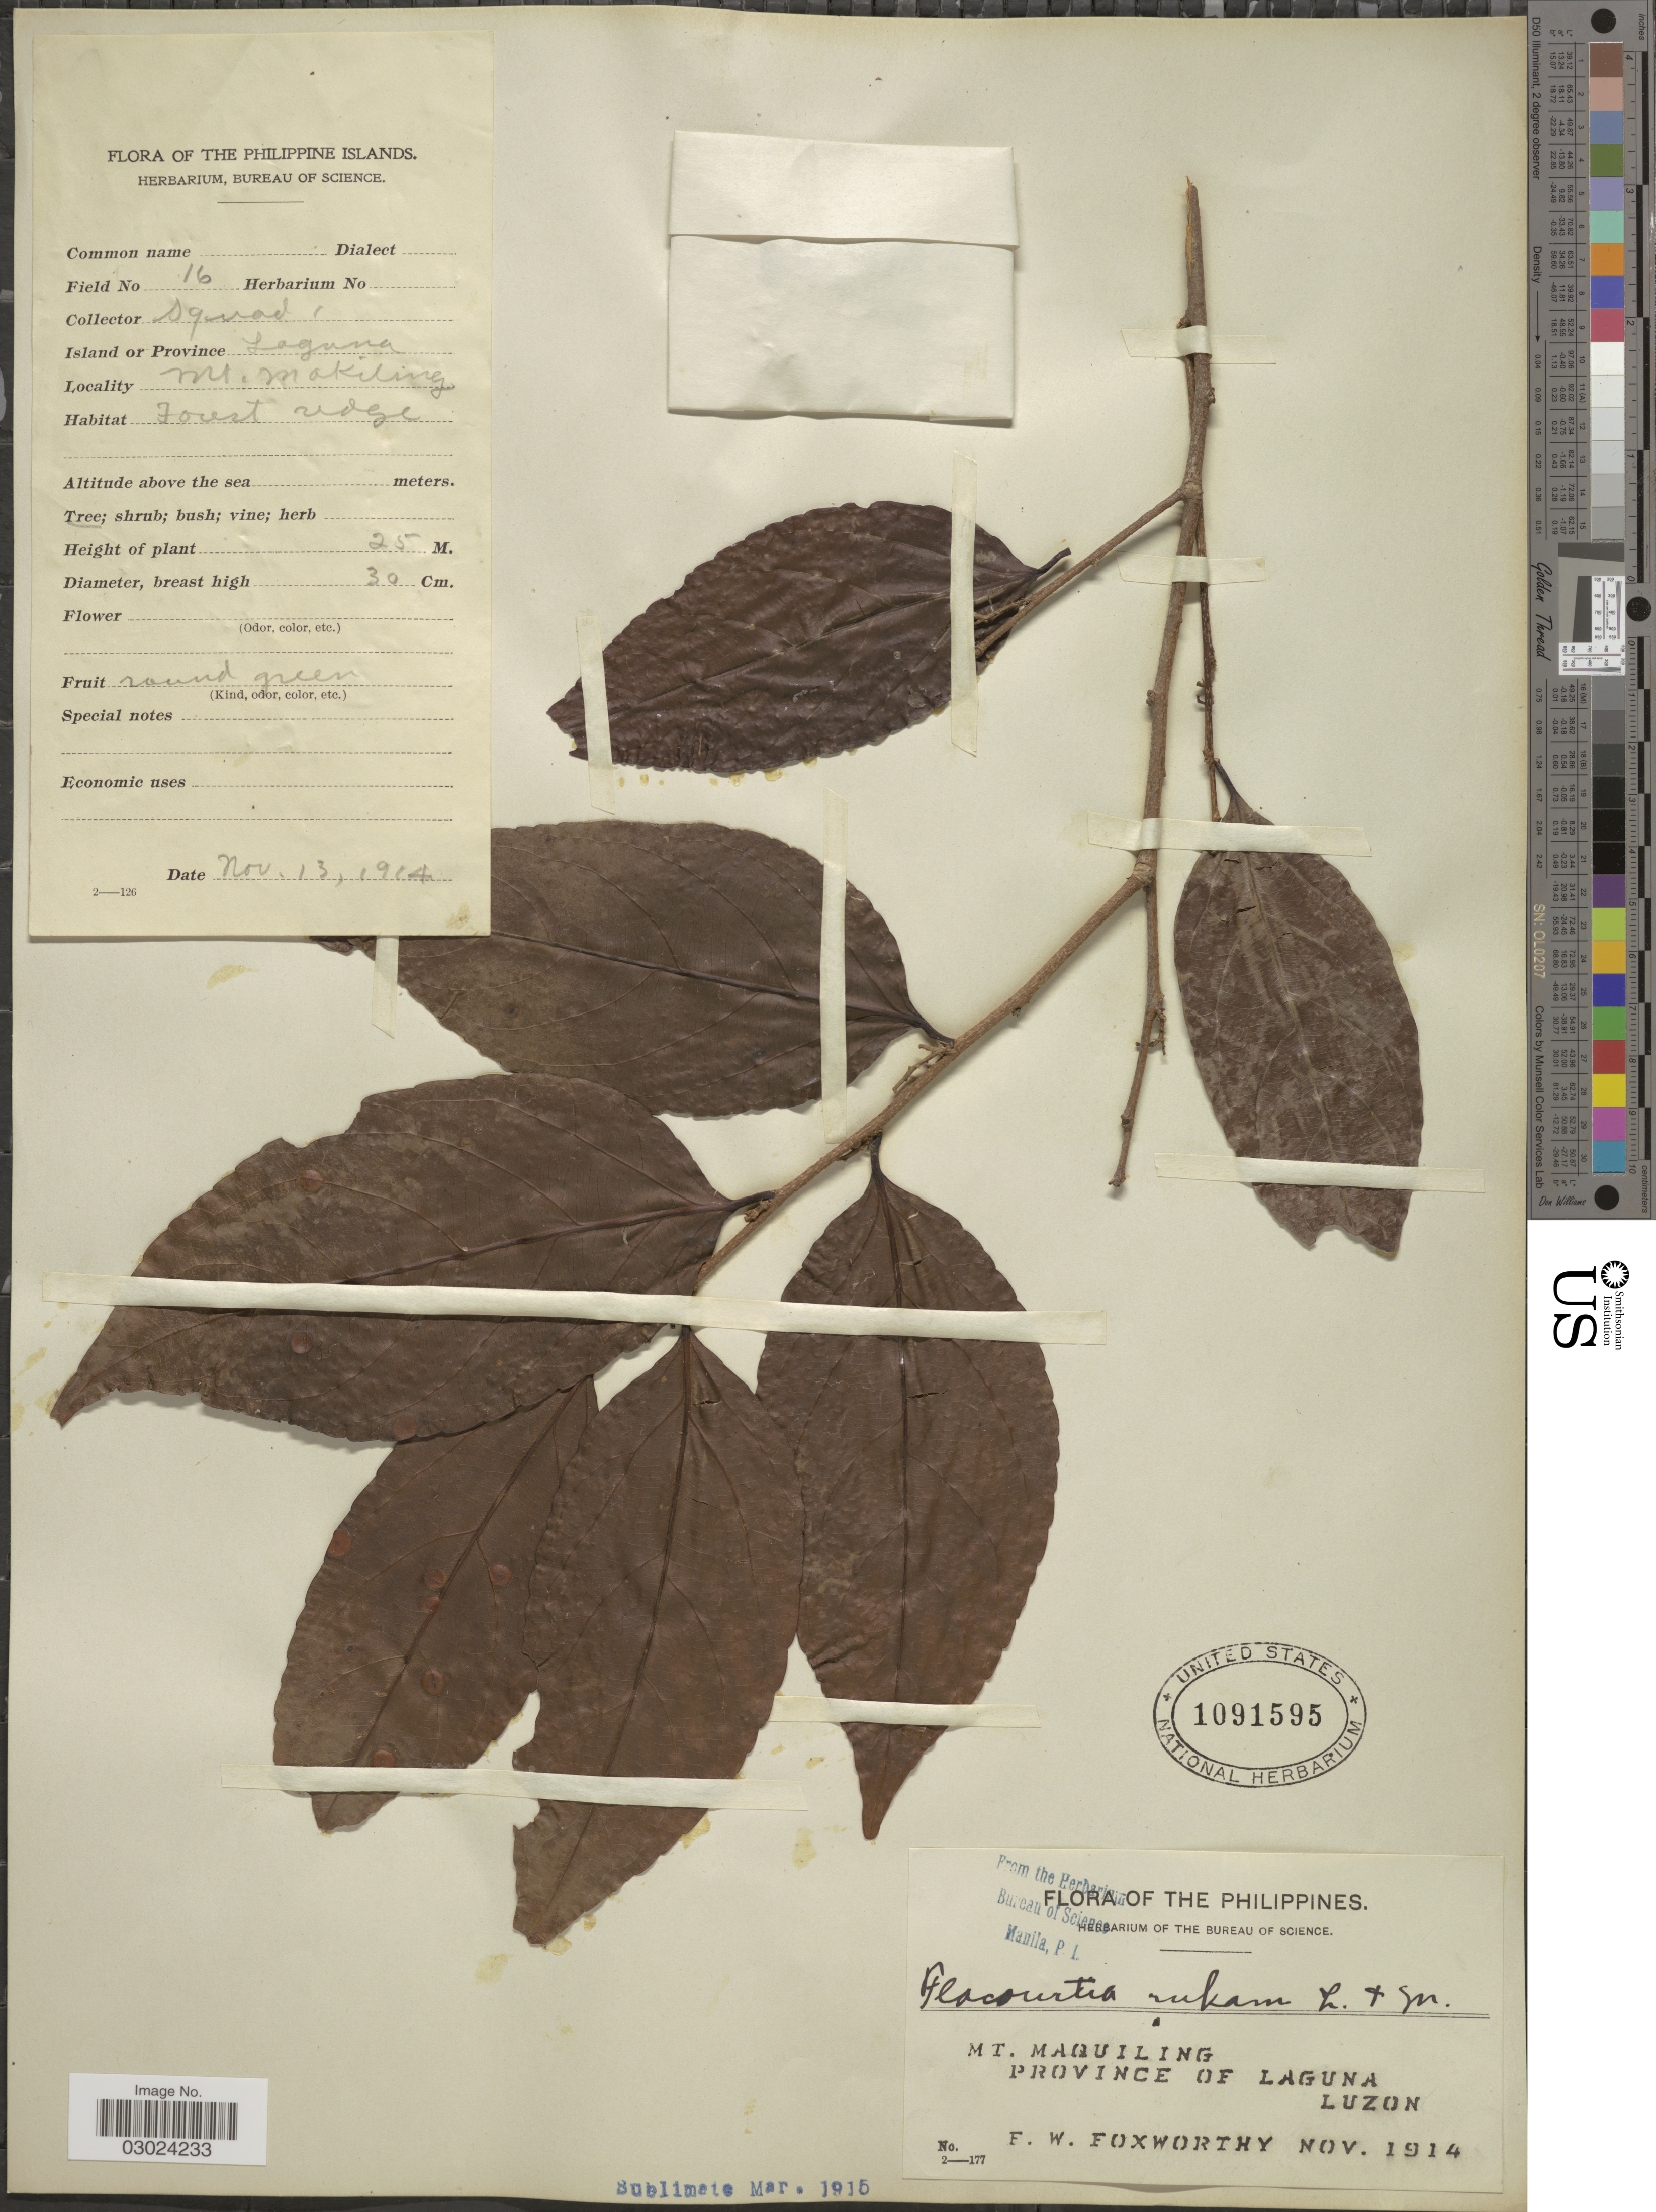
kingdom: Plantae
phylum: Tracheophyta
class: Magnoliopsida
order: Malpighiales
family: Salicaceae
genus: Flacourtia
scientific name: Flacourtia rukam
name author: Zoll. & Moritzi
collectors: F. W. Foxworthy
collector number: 16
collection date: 1914-11-13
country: Philippines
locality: Mt. Maquiling. Province of Laguna Luzon.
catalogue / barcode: US 1091595